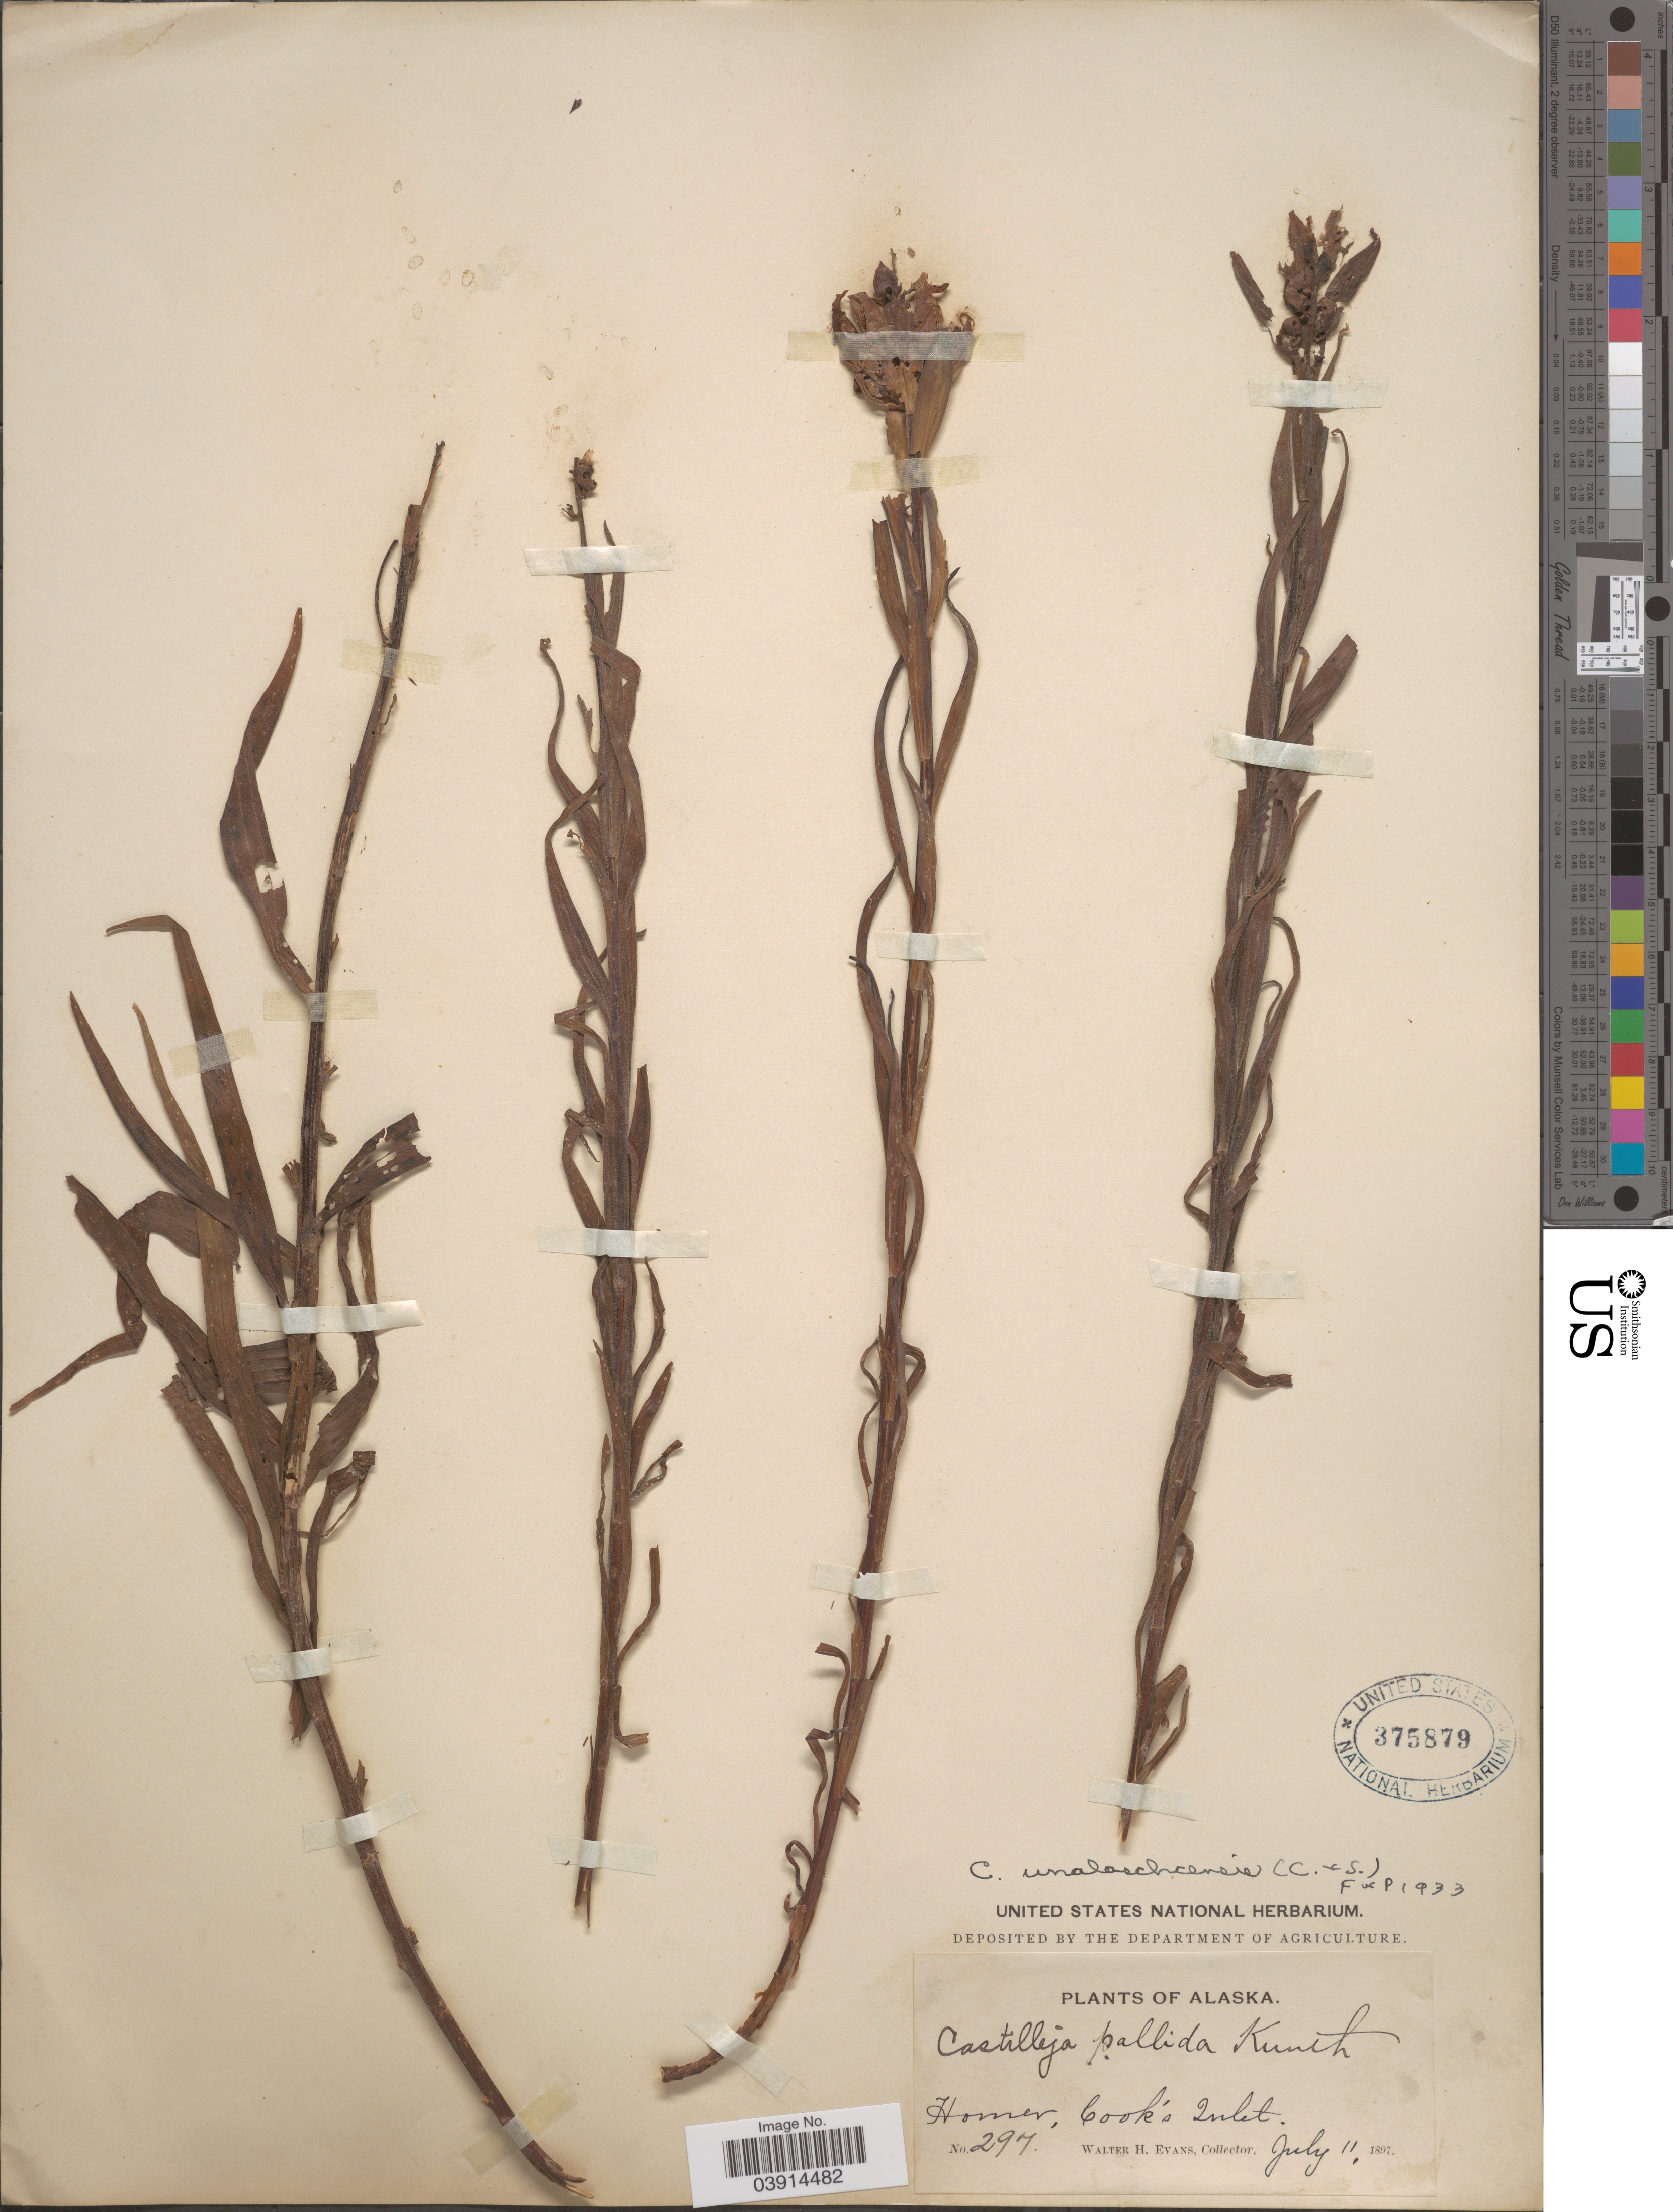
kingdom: Plantae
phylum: Tracheophyta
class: Magnoliopsida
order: Lamiales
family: Orobanchaceae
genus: Castilleja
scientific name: Castilleja unalaschcensis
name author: (Cham. & Schltdl.) Malte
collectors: W. H. Evans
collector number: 297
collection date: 1897-07-11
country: United States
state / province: Alaska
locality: Homer, Cook's Inlet.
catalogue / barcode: US 375879